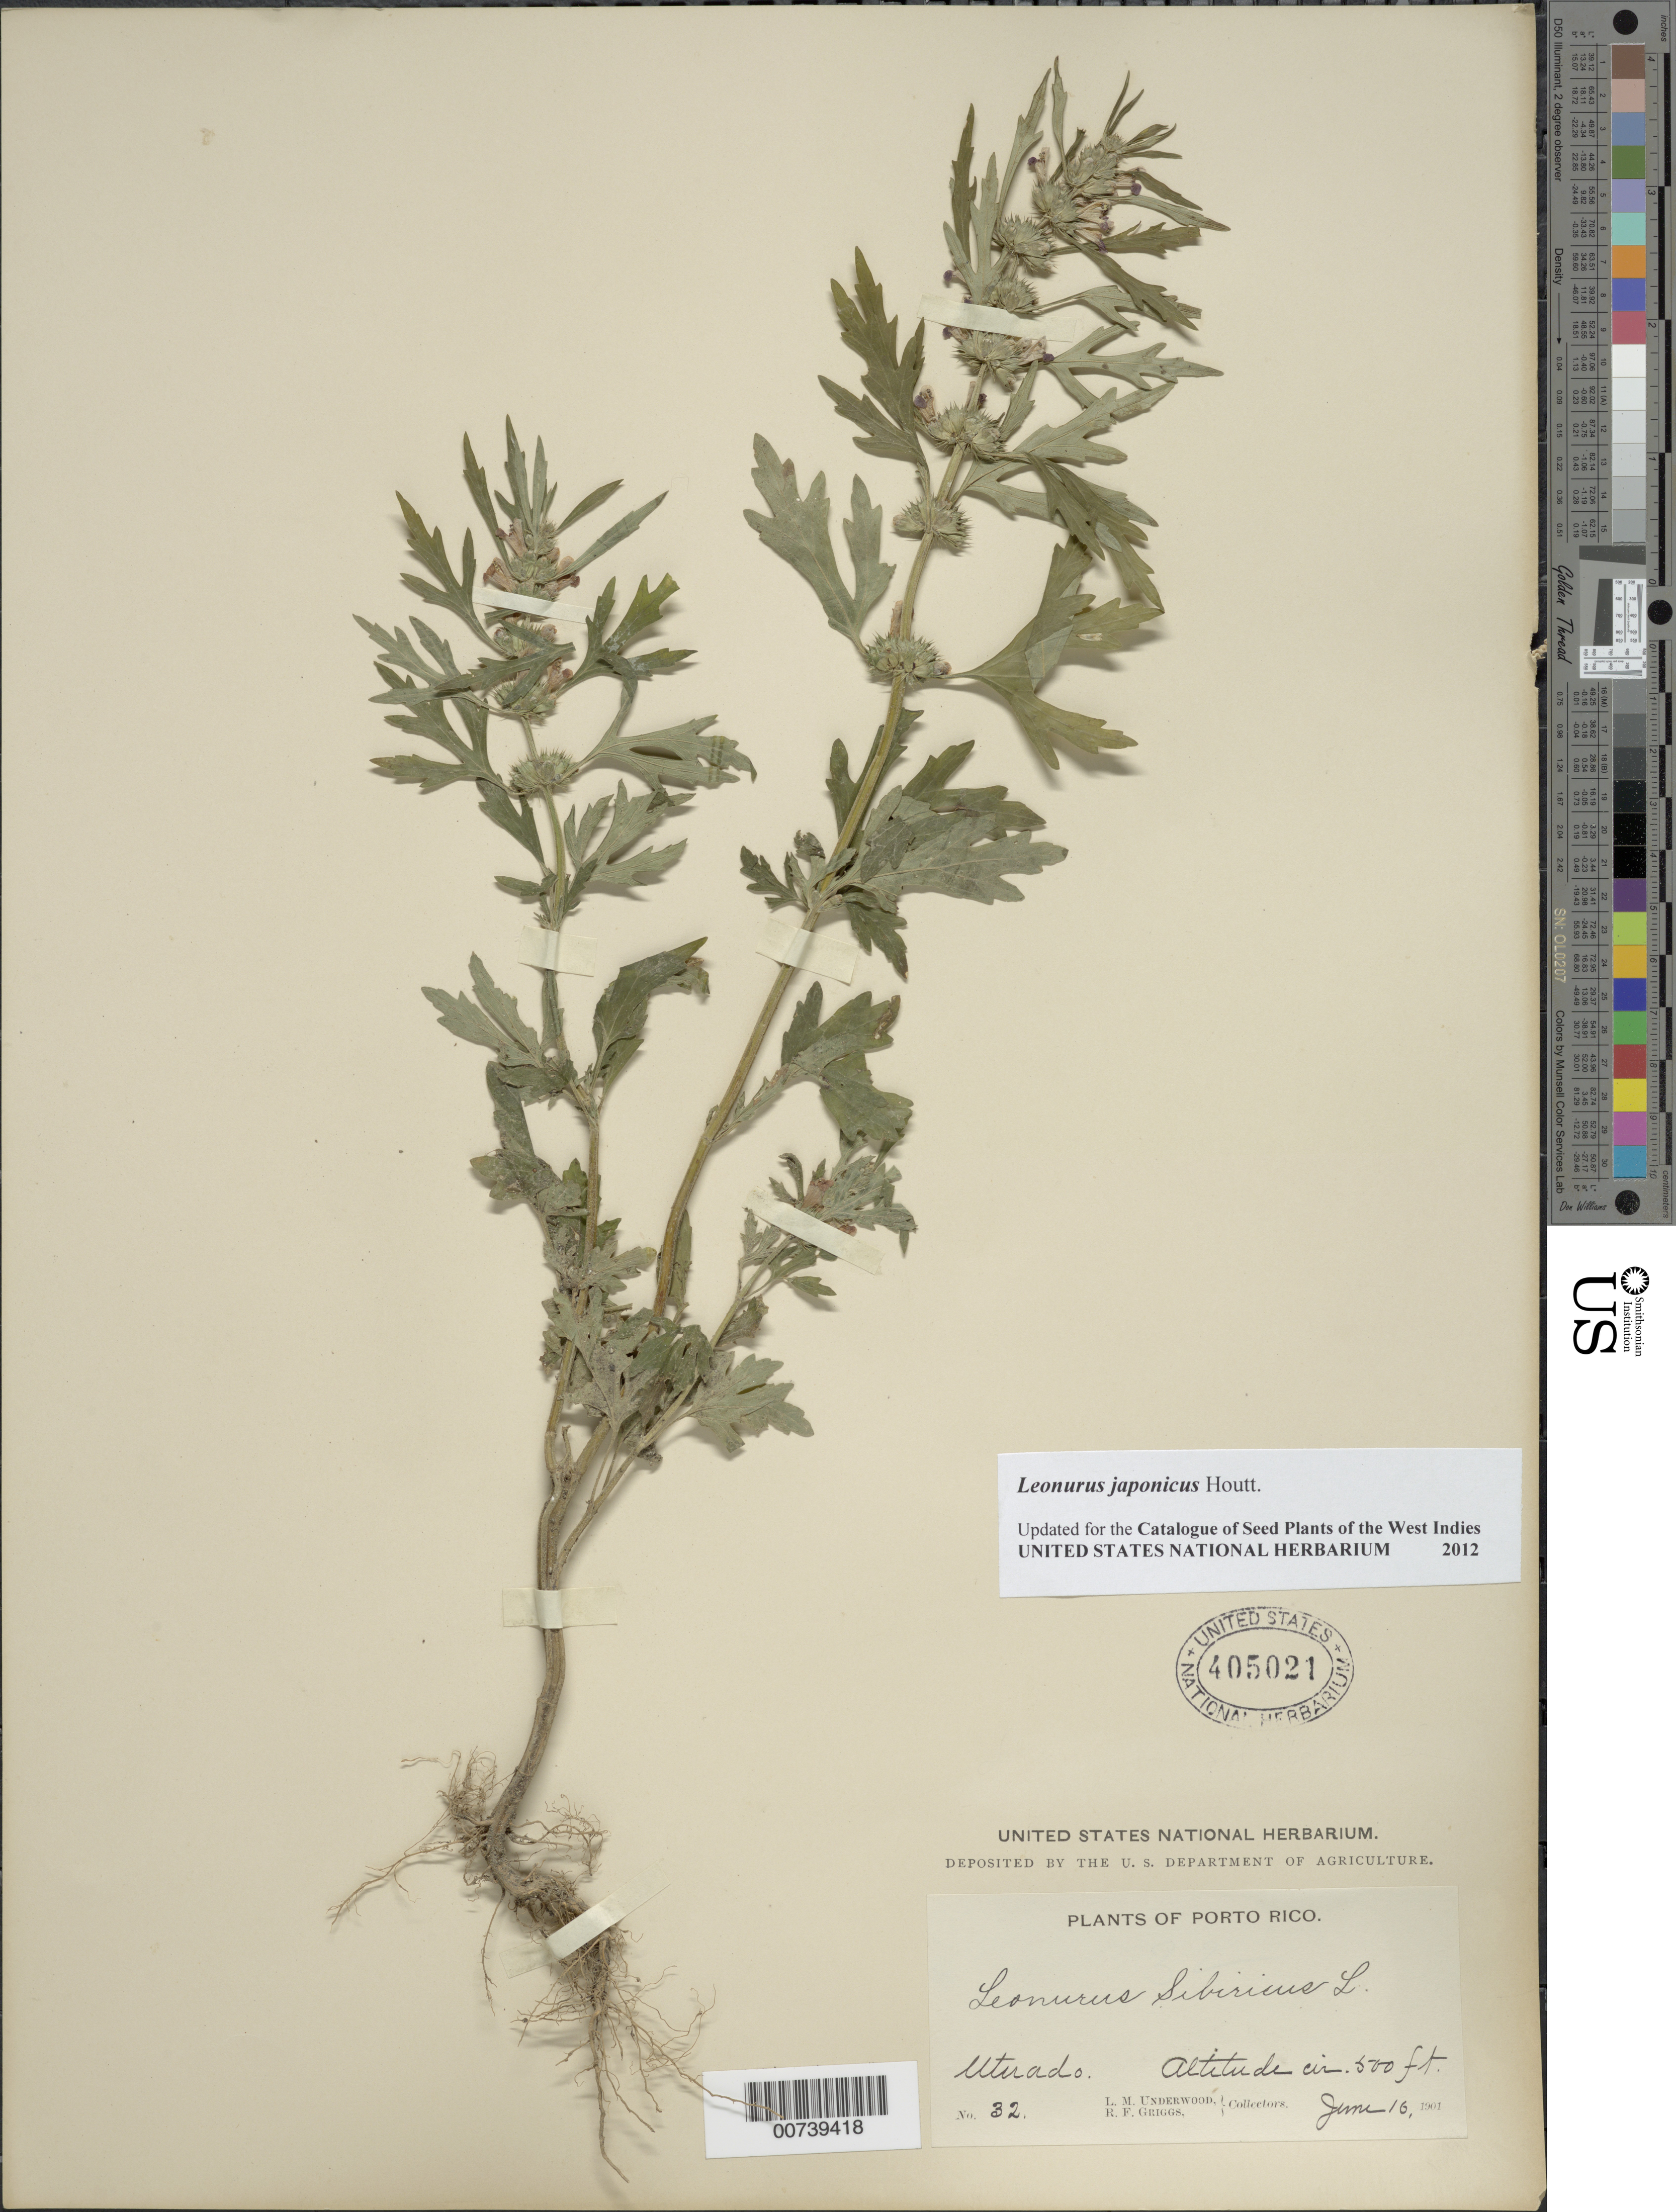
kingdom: Plantae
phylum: Tracheophyta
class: Magnoliopsida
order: Lamiales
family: Lamiaceae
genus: Leonurus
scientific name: Leonurus japonicus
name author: Houtt.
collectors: L. M. Underwood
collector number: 32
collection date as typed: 16 Jun 1901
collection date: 1901-06-16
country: Puerto Rico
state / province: Utuado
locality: Utuado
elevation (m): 152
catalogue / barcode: US 405021